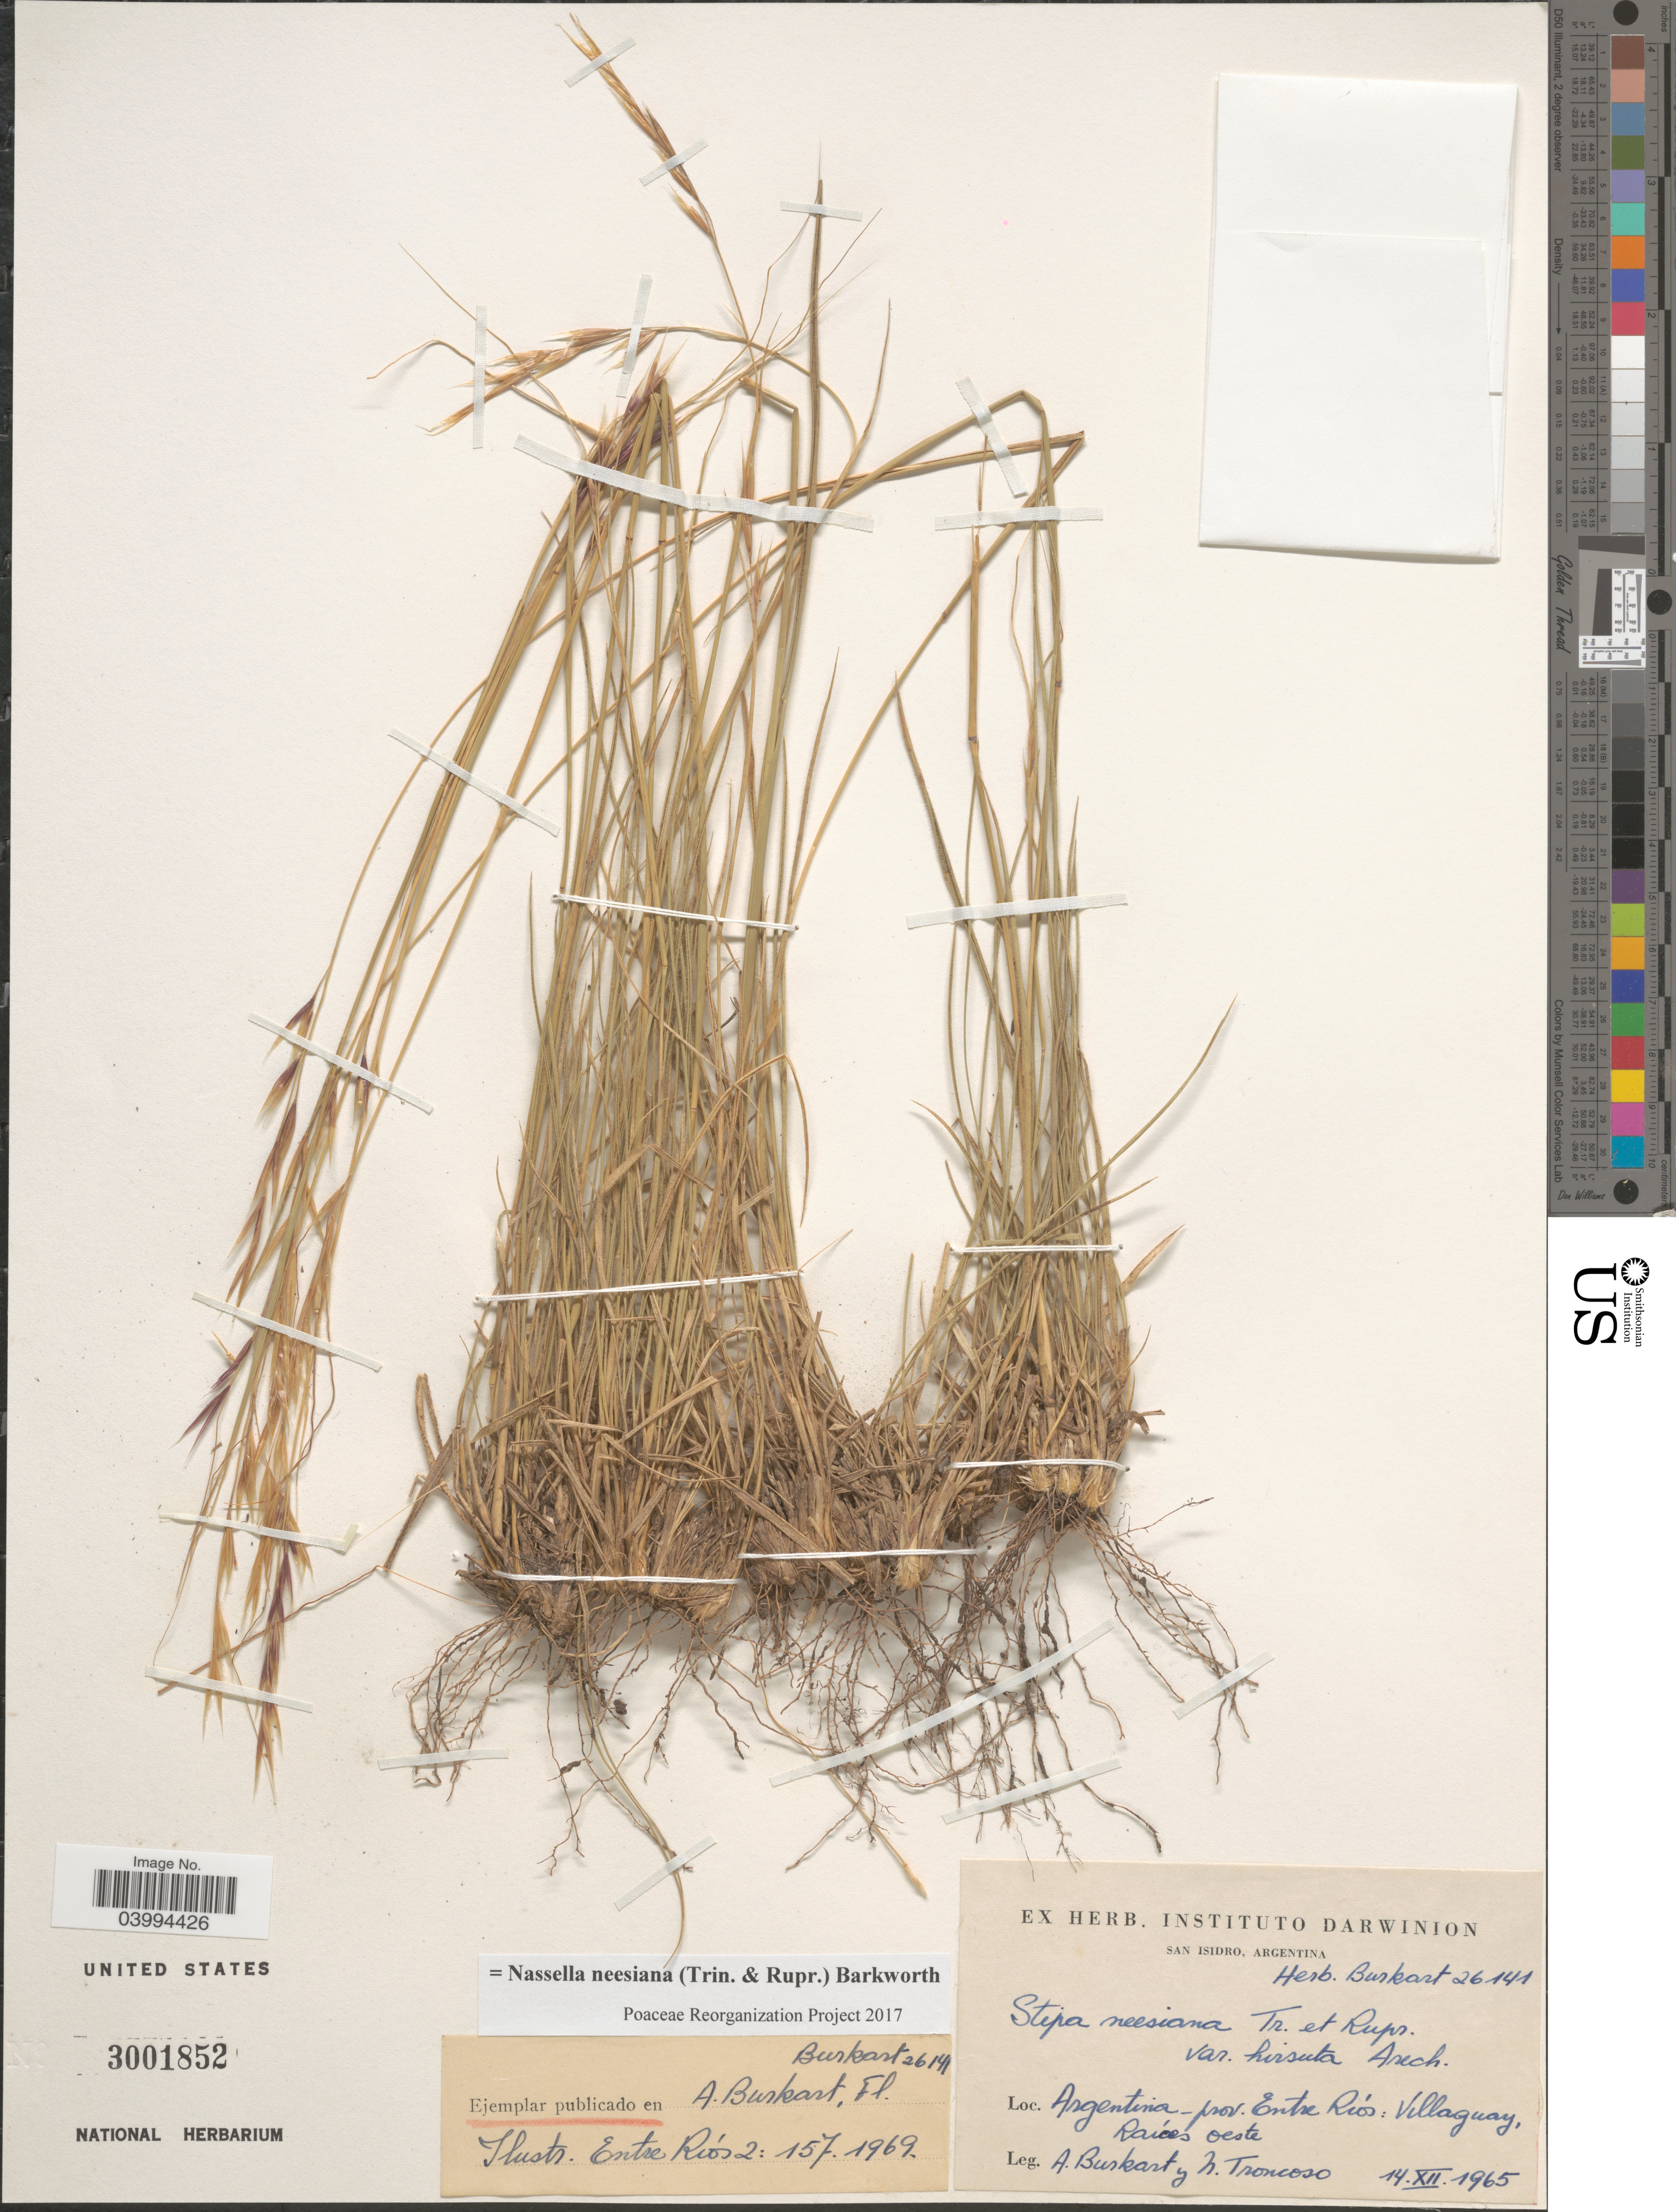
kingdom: Plantae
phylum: Tracheophyta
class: Liliopsida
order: Poales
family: Poaceae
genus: Nassella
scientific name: Nassella neesiana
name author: (Trin. & Rupr.) Barkworth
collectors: A. E. Burkart & N. Troncoso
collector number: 26141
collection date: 1965-12-14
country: Argentina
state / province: Entre Rios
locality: Villaguay, Raíces oeste.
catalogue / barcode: US 3001852